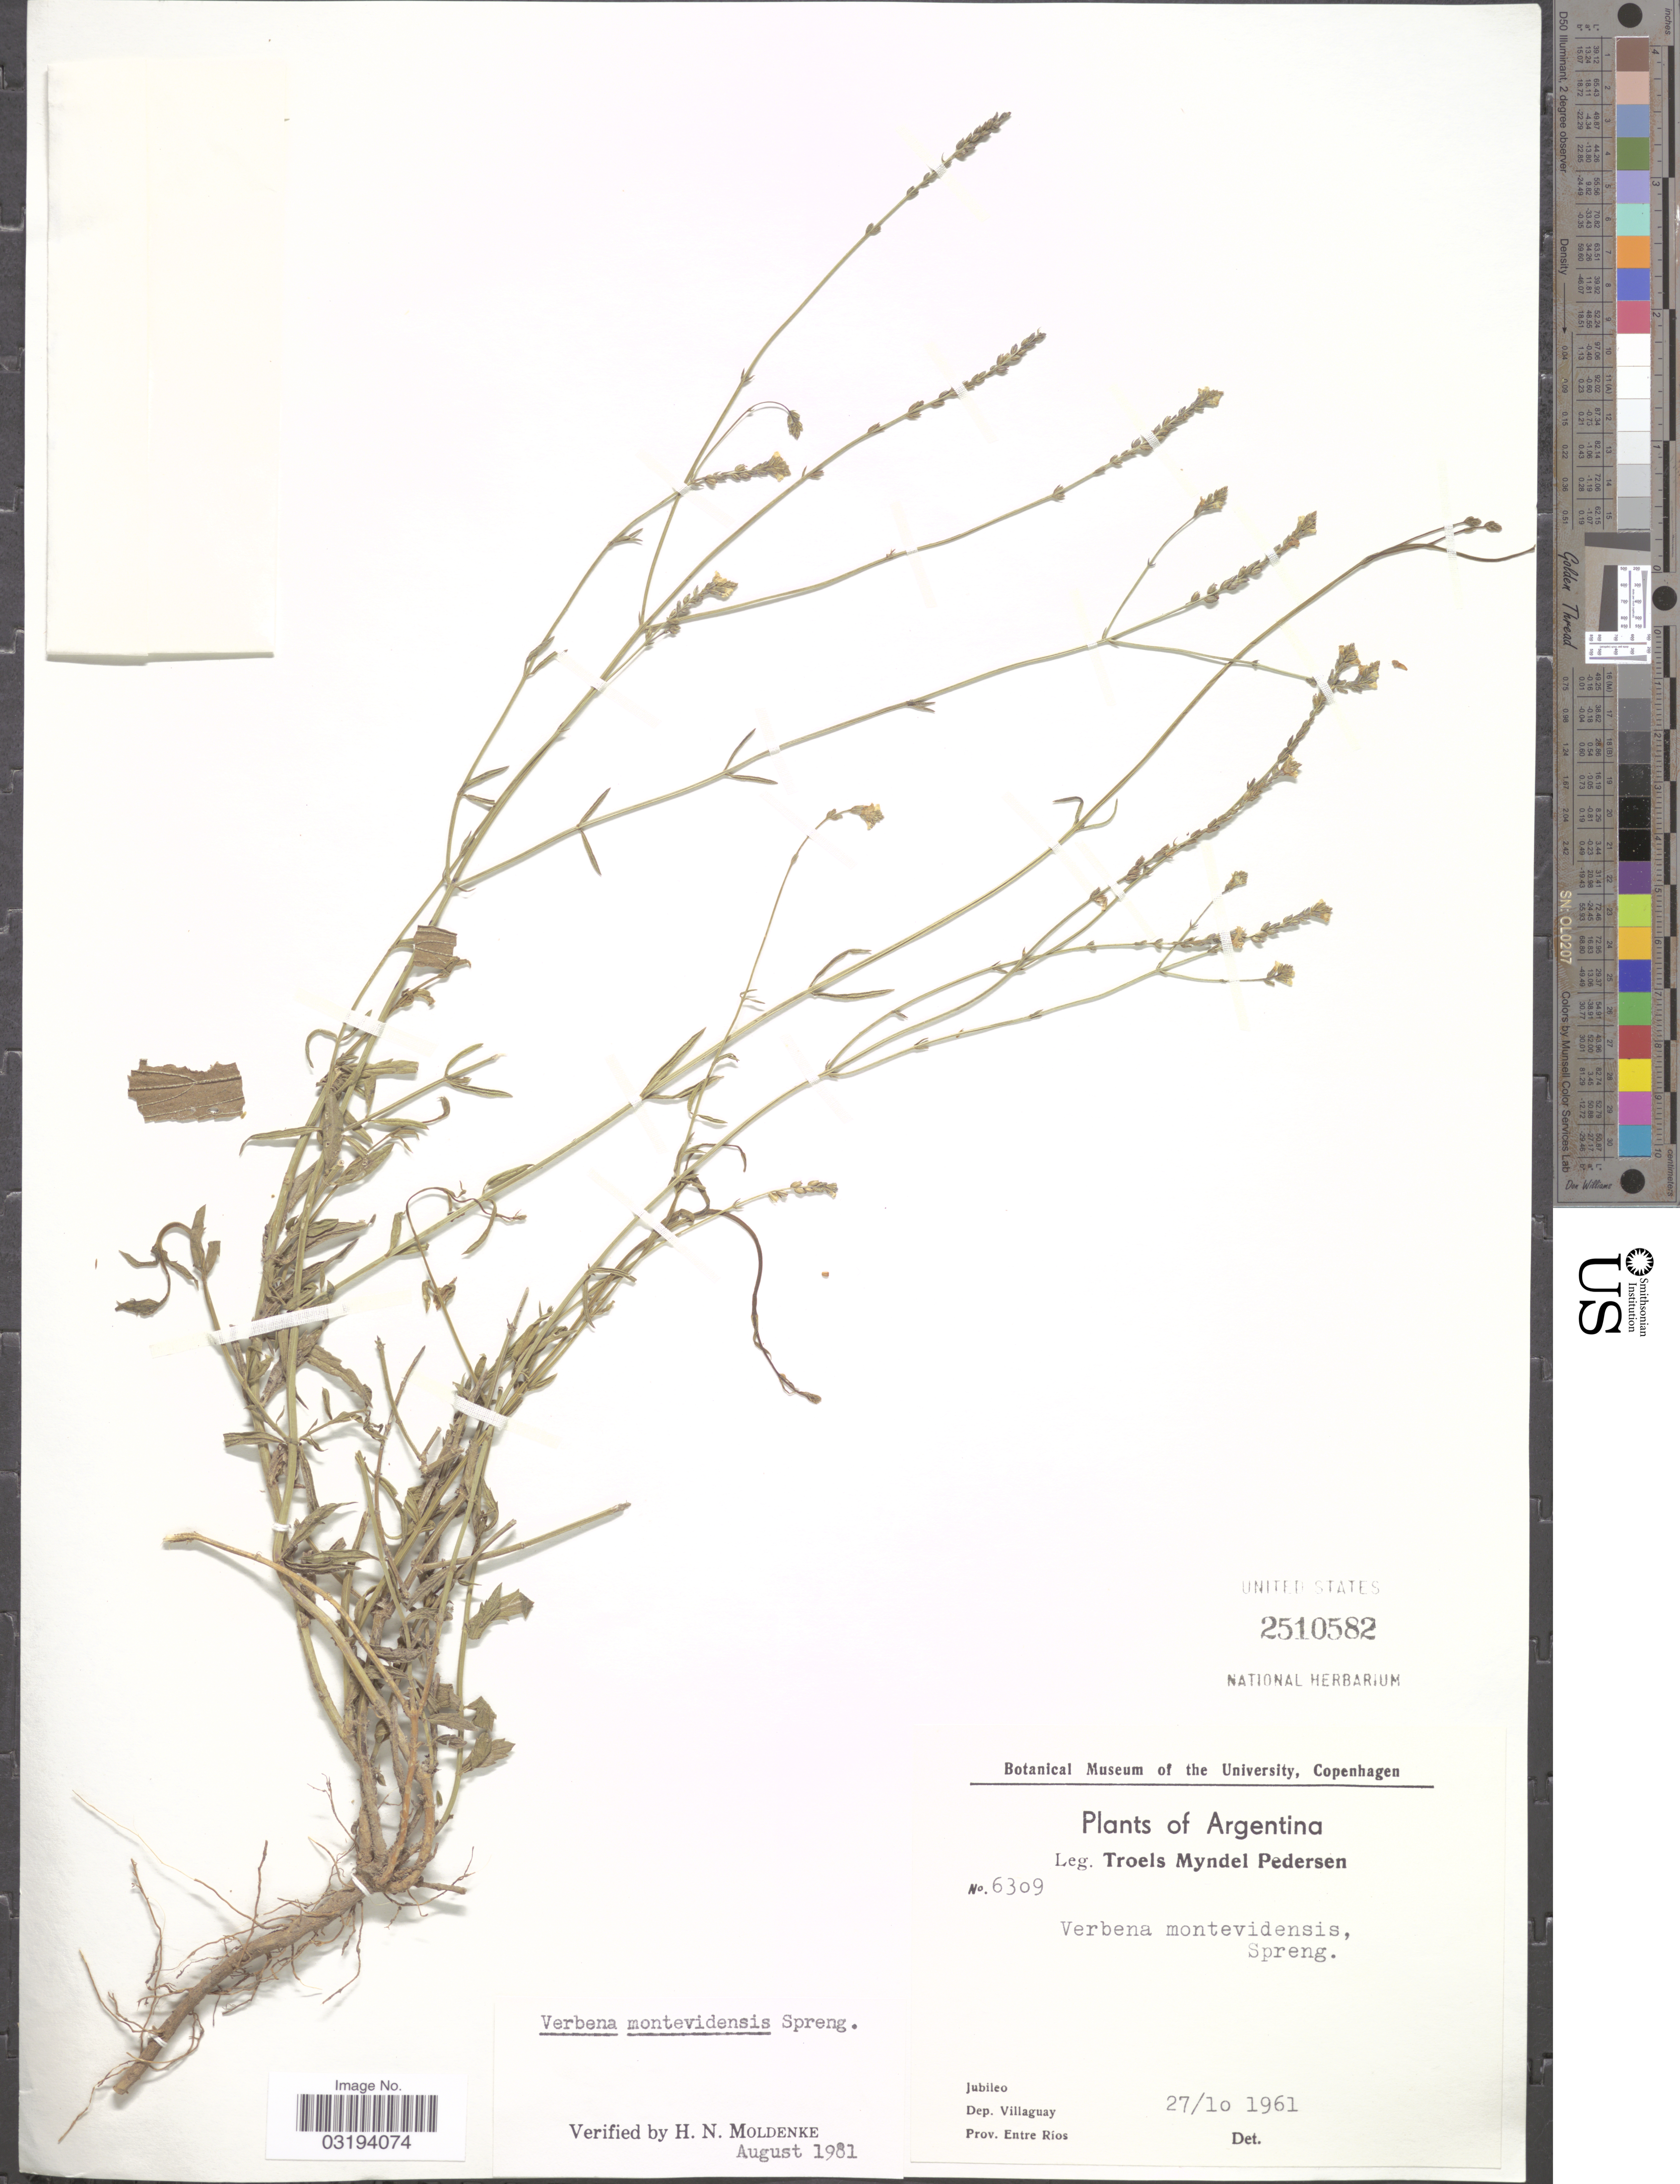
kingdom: Plantae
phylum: Tracheophyta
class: Magnoliopsida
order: Lamiales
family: Verbenaceae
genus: Verbena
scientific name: Verbena montevidensis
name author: Spreng.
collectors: T. Pederson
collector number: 6309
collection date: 1961-10-27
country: Argentina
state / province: Entre Rios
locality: Jubileo, Dep. Villaguay.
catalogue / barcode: US 2510582